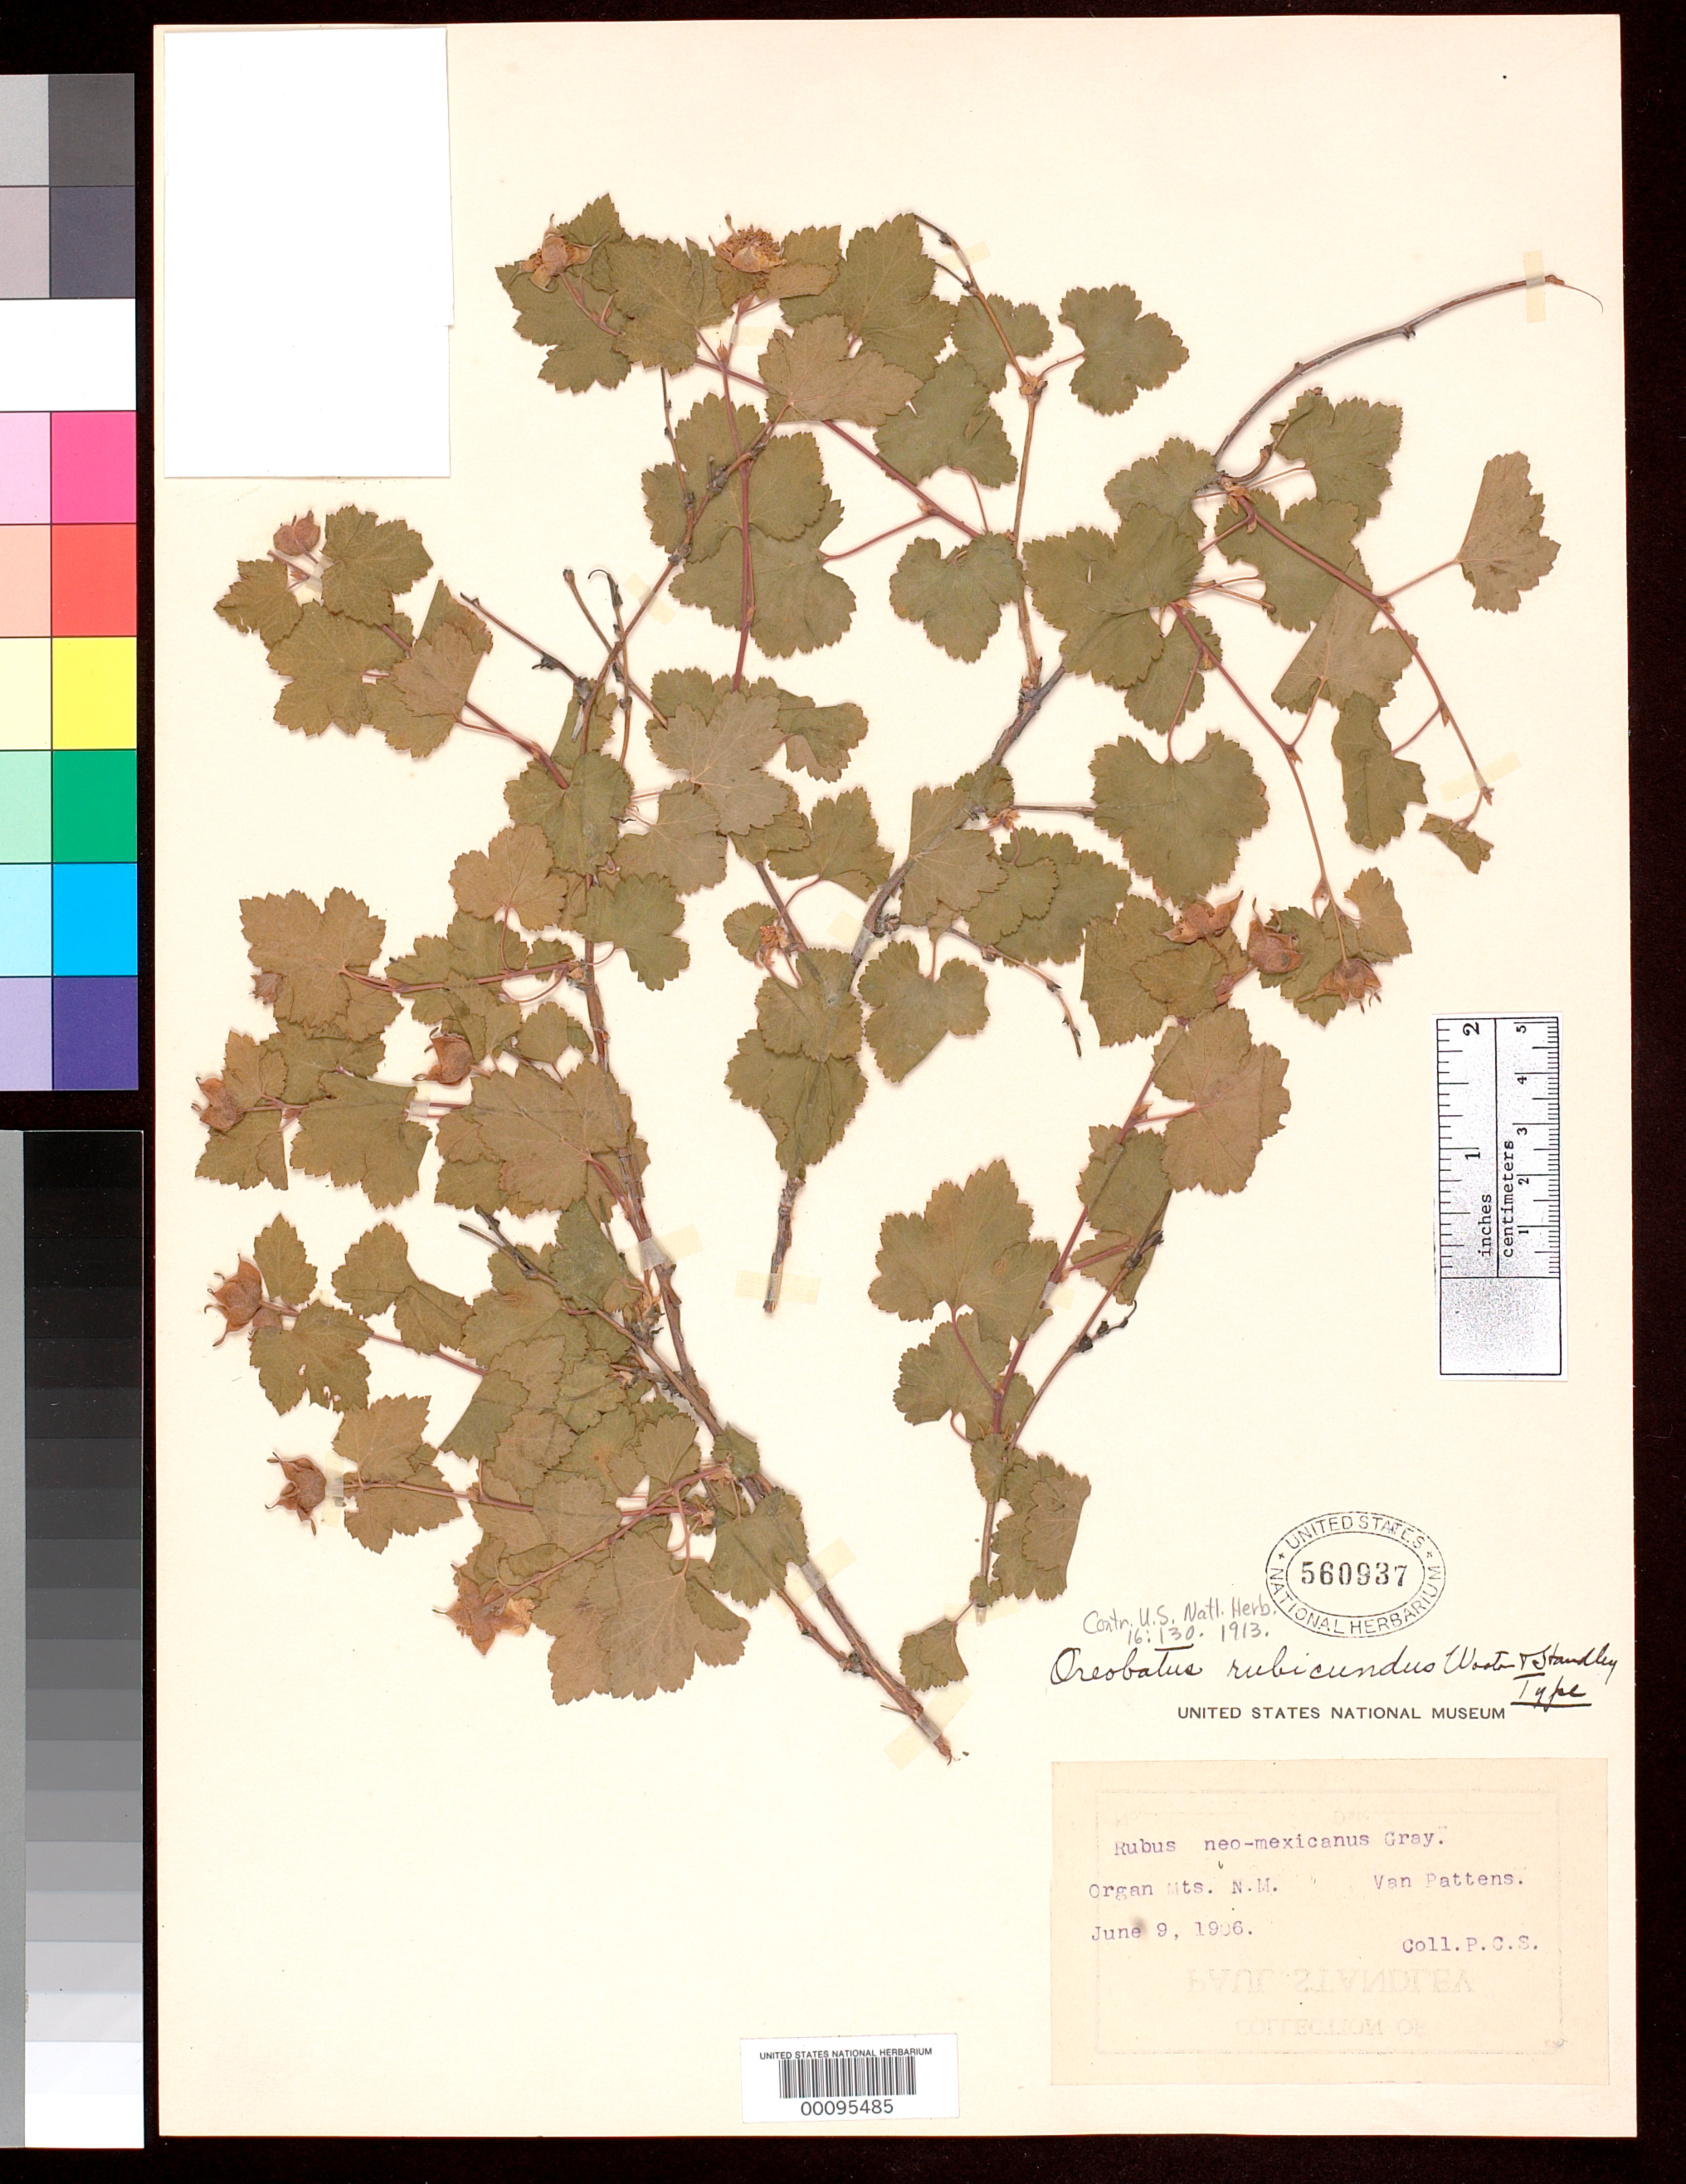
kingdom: Plantae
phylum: Tracheophyta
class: Magnoliopsida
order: Rosales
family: Rosaceae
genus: Oreobatus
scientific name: Oreobatus rubicundus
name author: Wooton & Standl.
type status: Holotype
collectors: P. C. Standley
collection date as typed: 09 Jun 1906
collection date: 1906-06-09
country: United States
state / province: New Mexico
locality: Van Pattens Camp, Organ Mts.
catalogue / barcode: US 560937